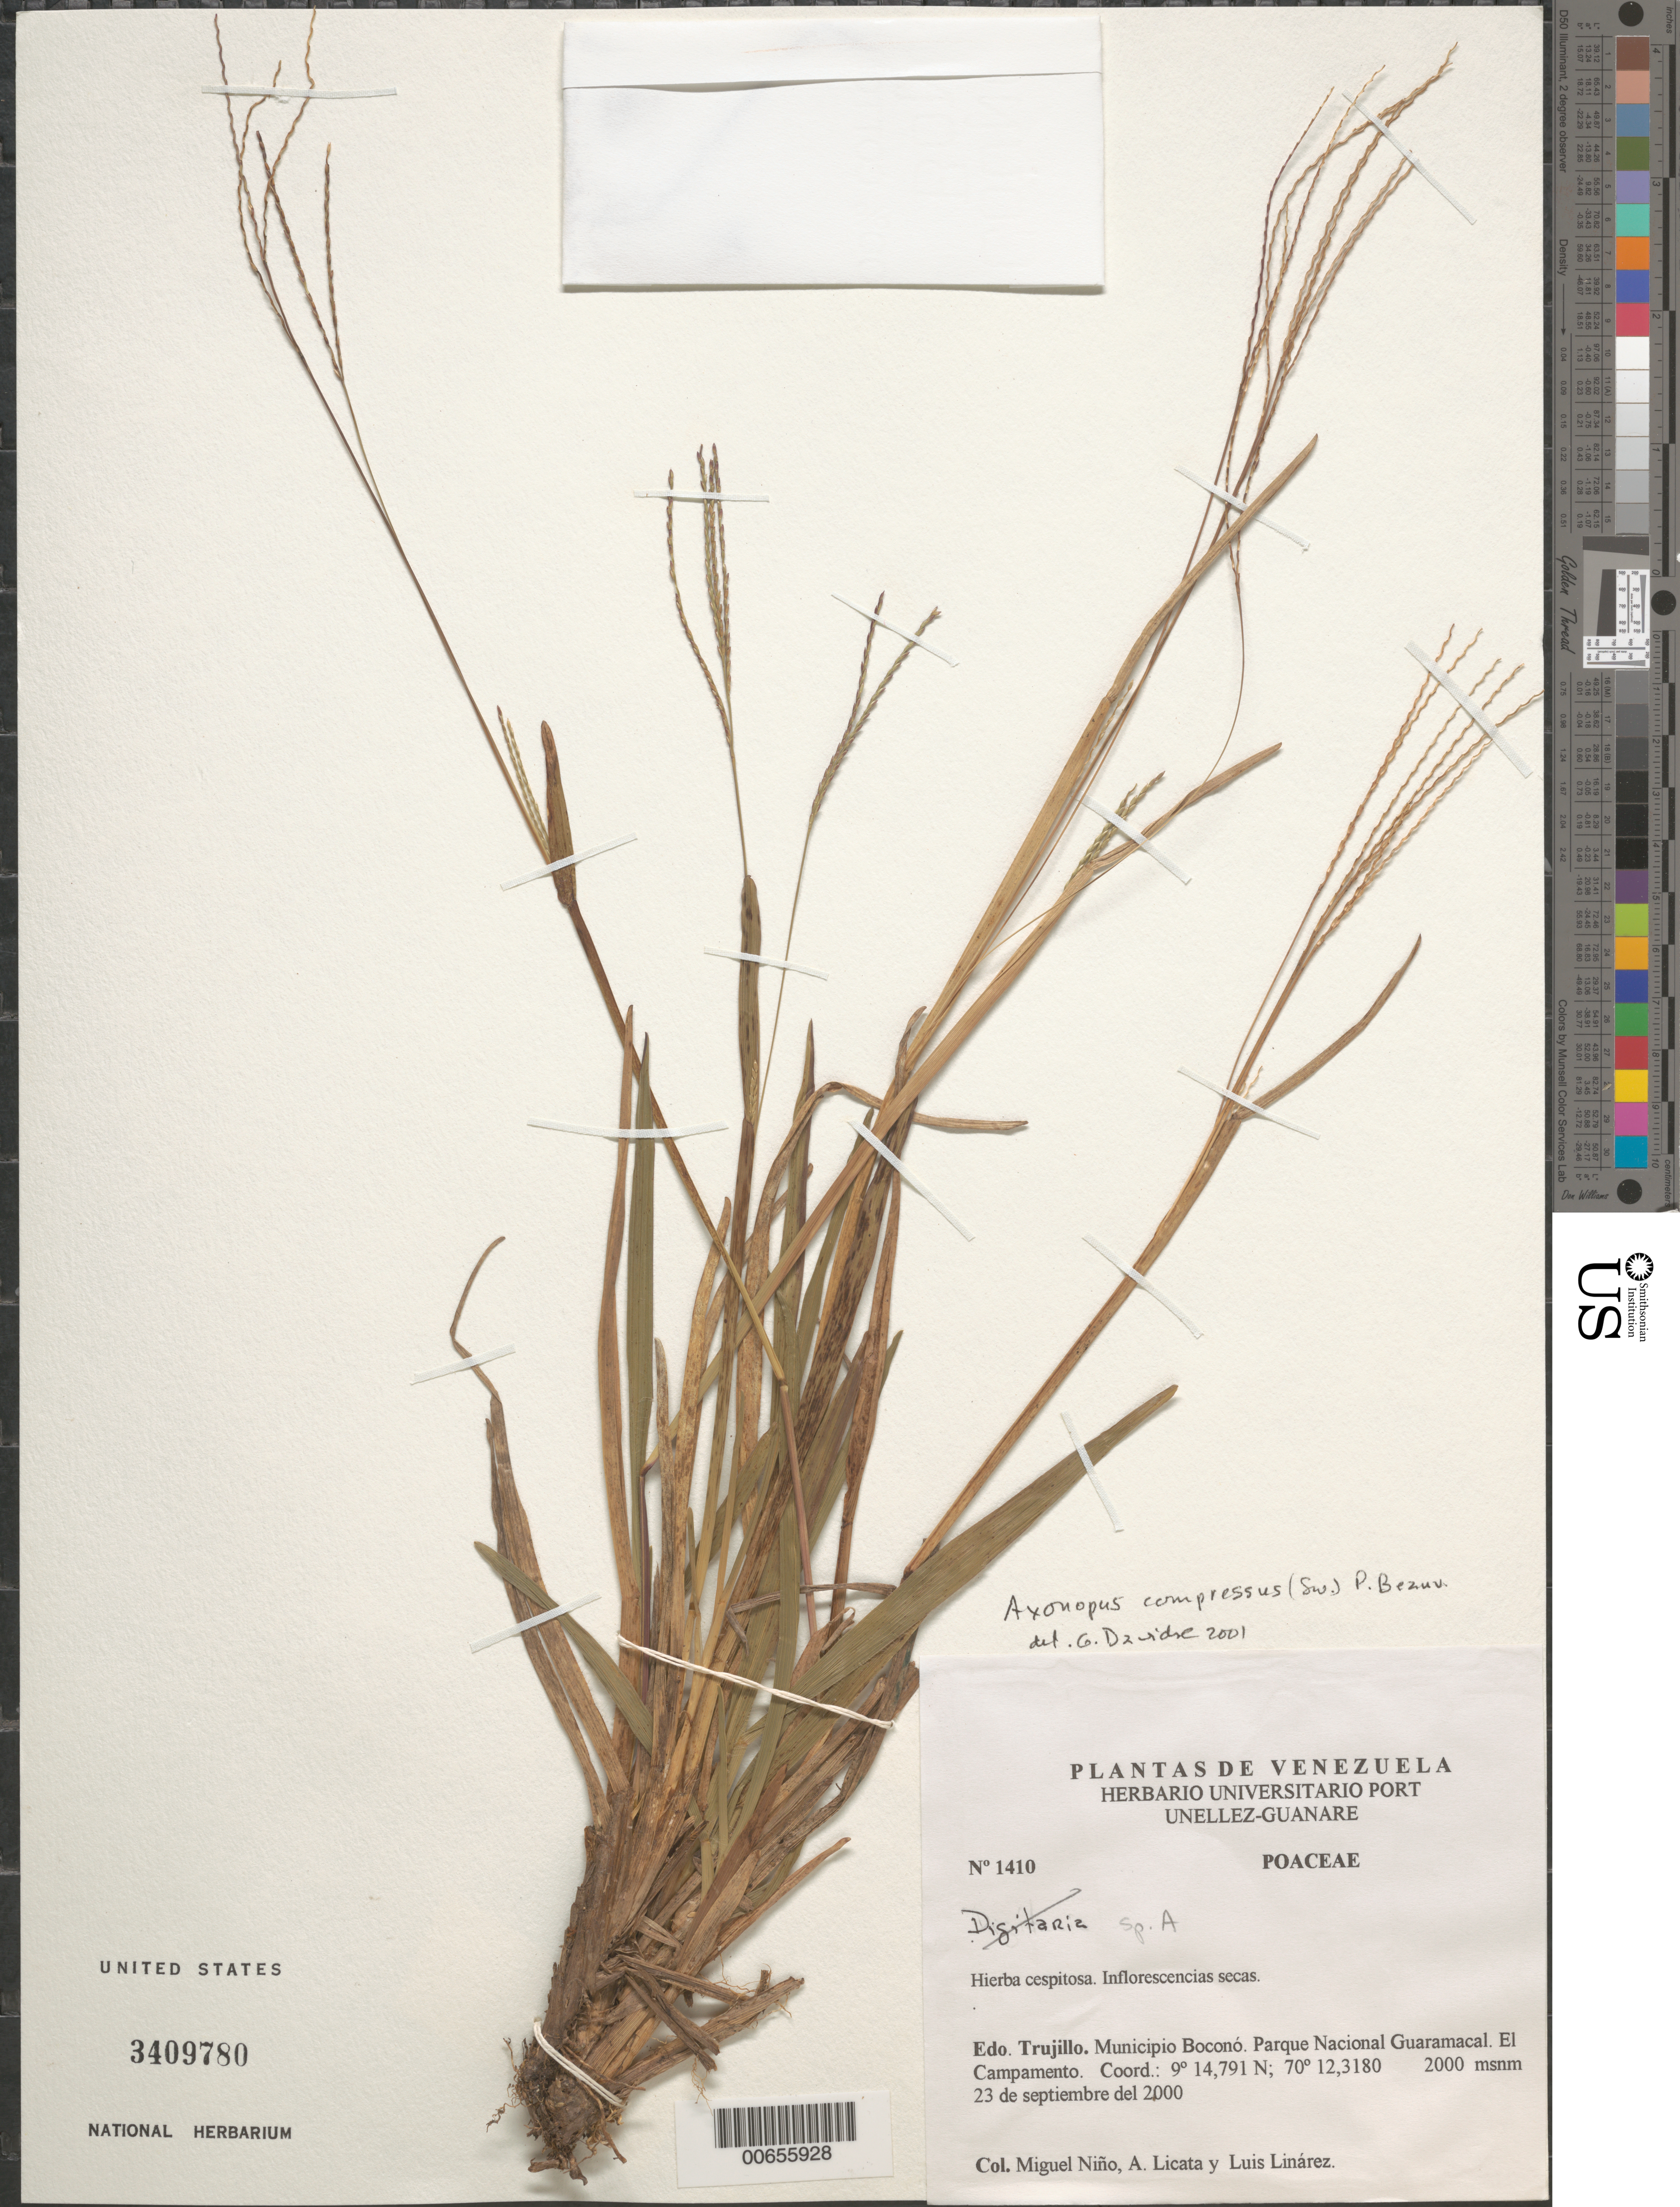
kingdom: Plantae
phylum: Tracheophyta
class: Liliopsida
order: Poales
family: Poaceae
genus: Axonopus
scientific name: Axonopus compressus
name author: (Sw.) P. Beauv.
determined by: Davidse, Gerrit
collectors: S. M. Niño, A. Licata & L. Linárez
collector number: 1410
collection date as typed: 23 Sep 2000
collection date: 2000-09-23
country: Venezuela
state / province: Trujillo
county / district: Boconó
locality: Parque Nacional Guaramacal, El Campamento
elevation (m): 2000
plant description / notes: PORT, US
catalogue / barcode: US 3409780